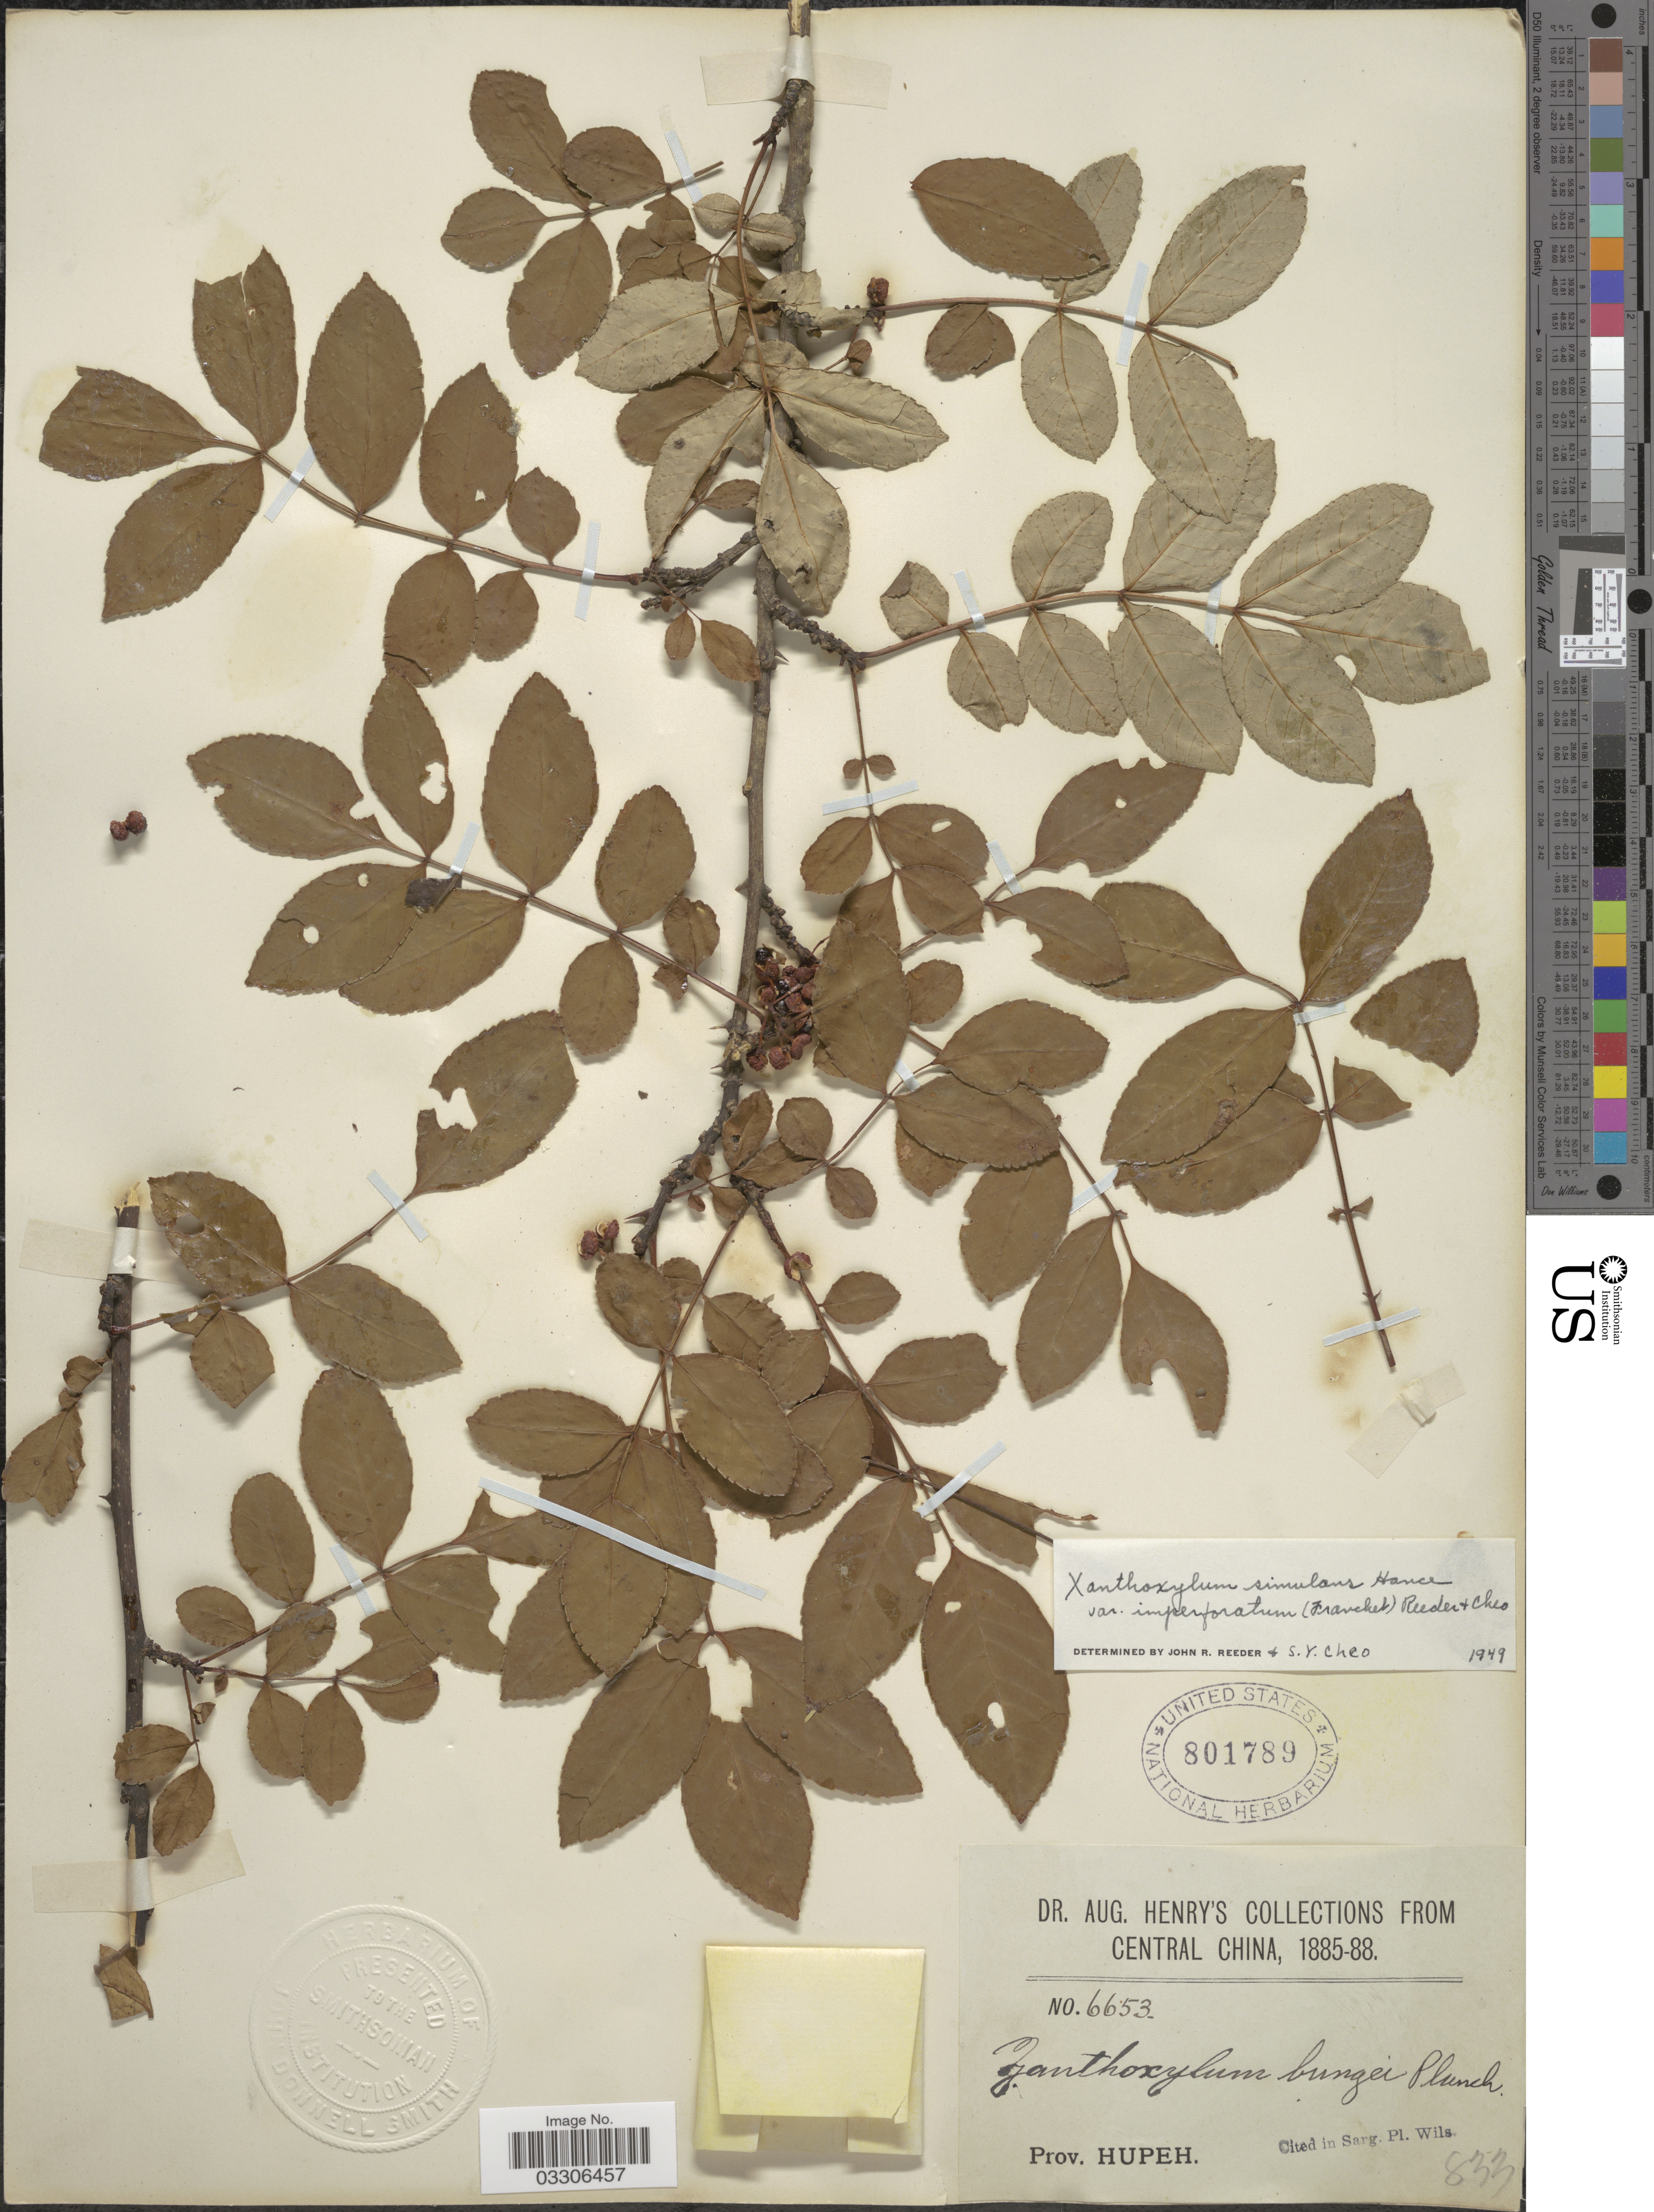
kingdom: Plantae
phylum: Tracheophyta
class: Magnoliopsida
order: Sapindales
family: Rutaceae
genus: Zanthoxylum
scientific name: Zanthoxylum simulans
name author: Hance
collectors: A. Henry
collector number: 6653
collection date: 1885/1888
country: China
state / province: Hubei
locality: Central China. Prov. Hupeh.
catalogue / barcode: US 801789